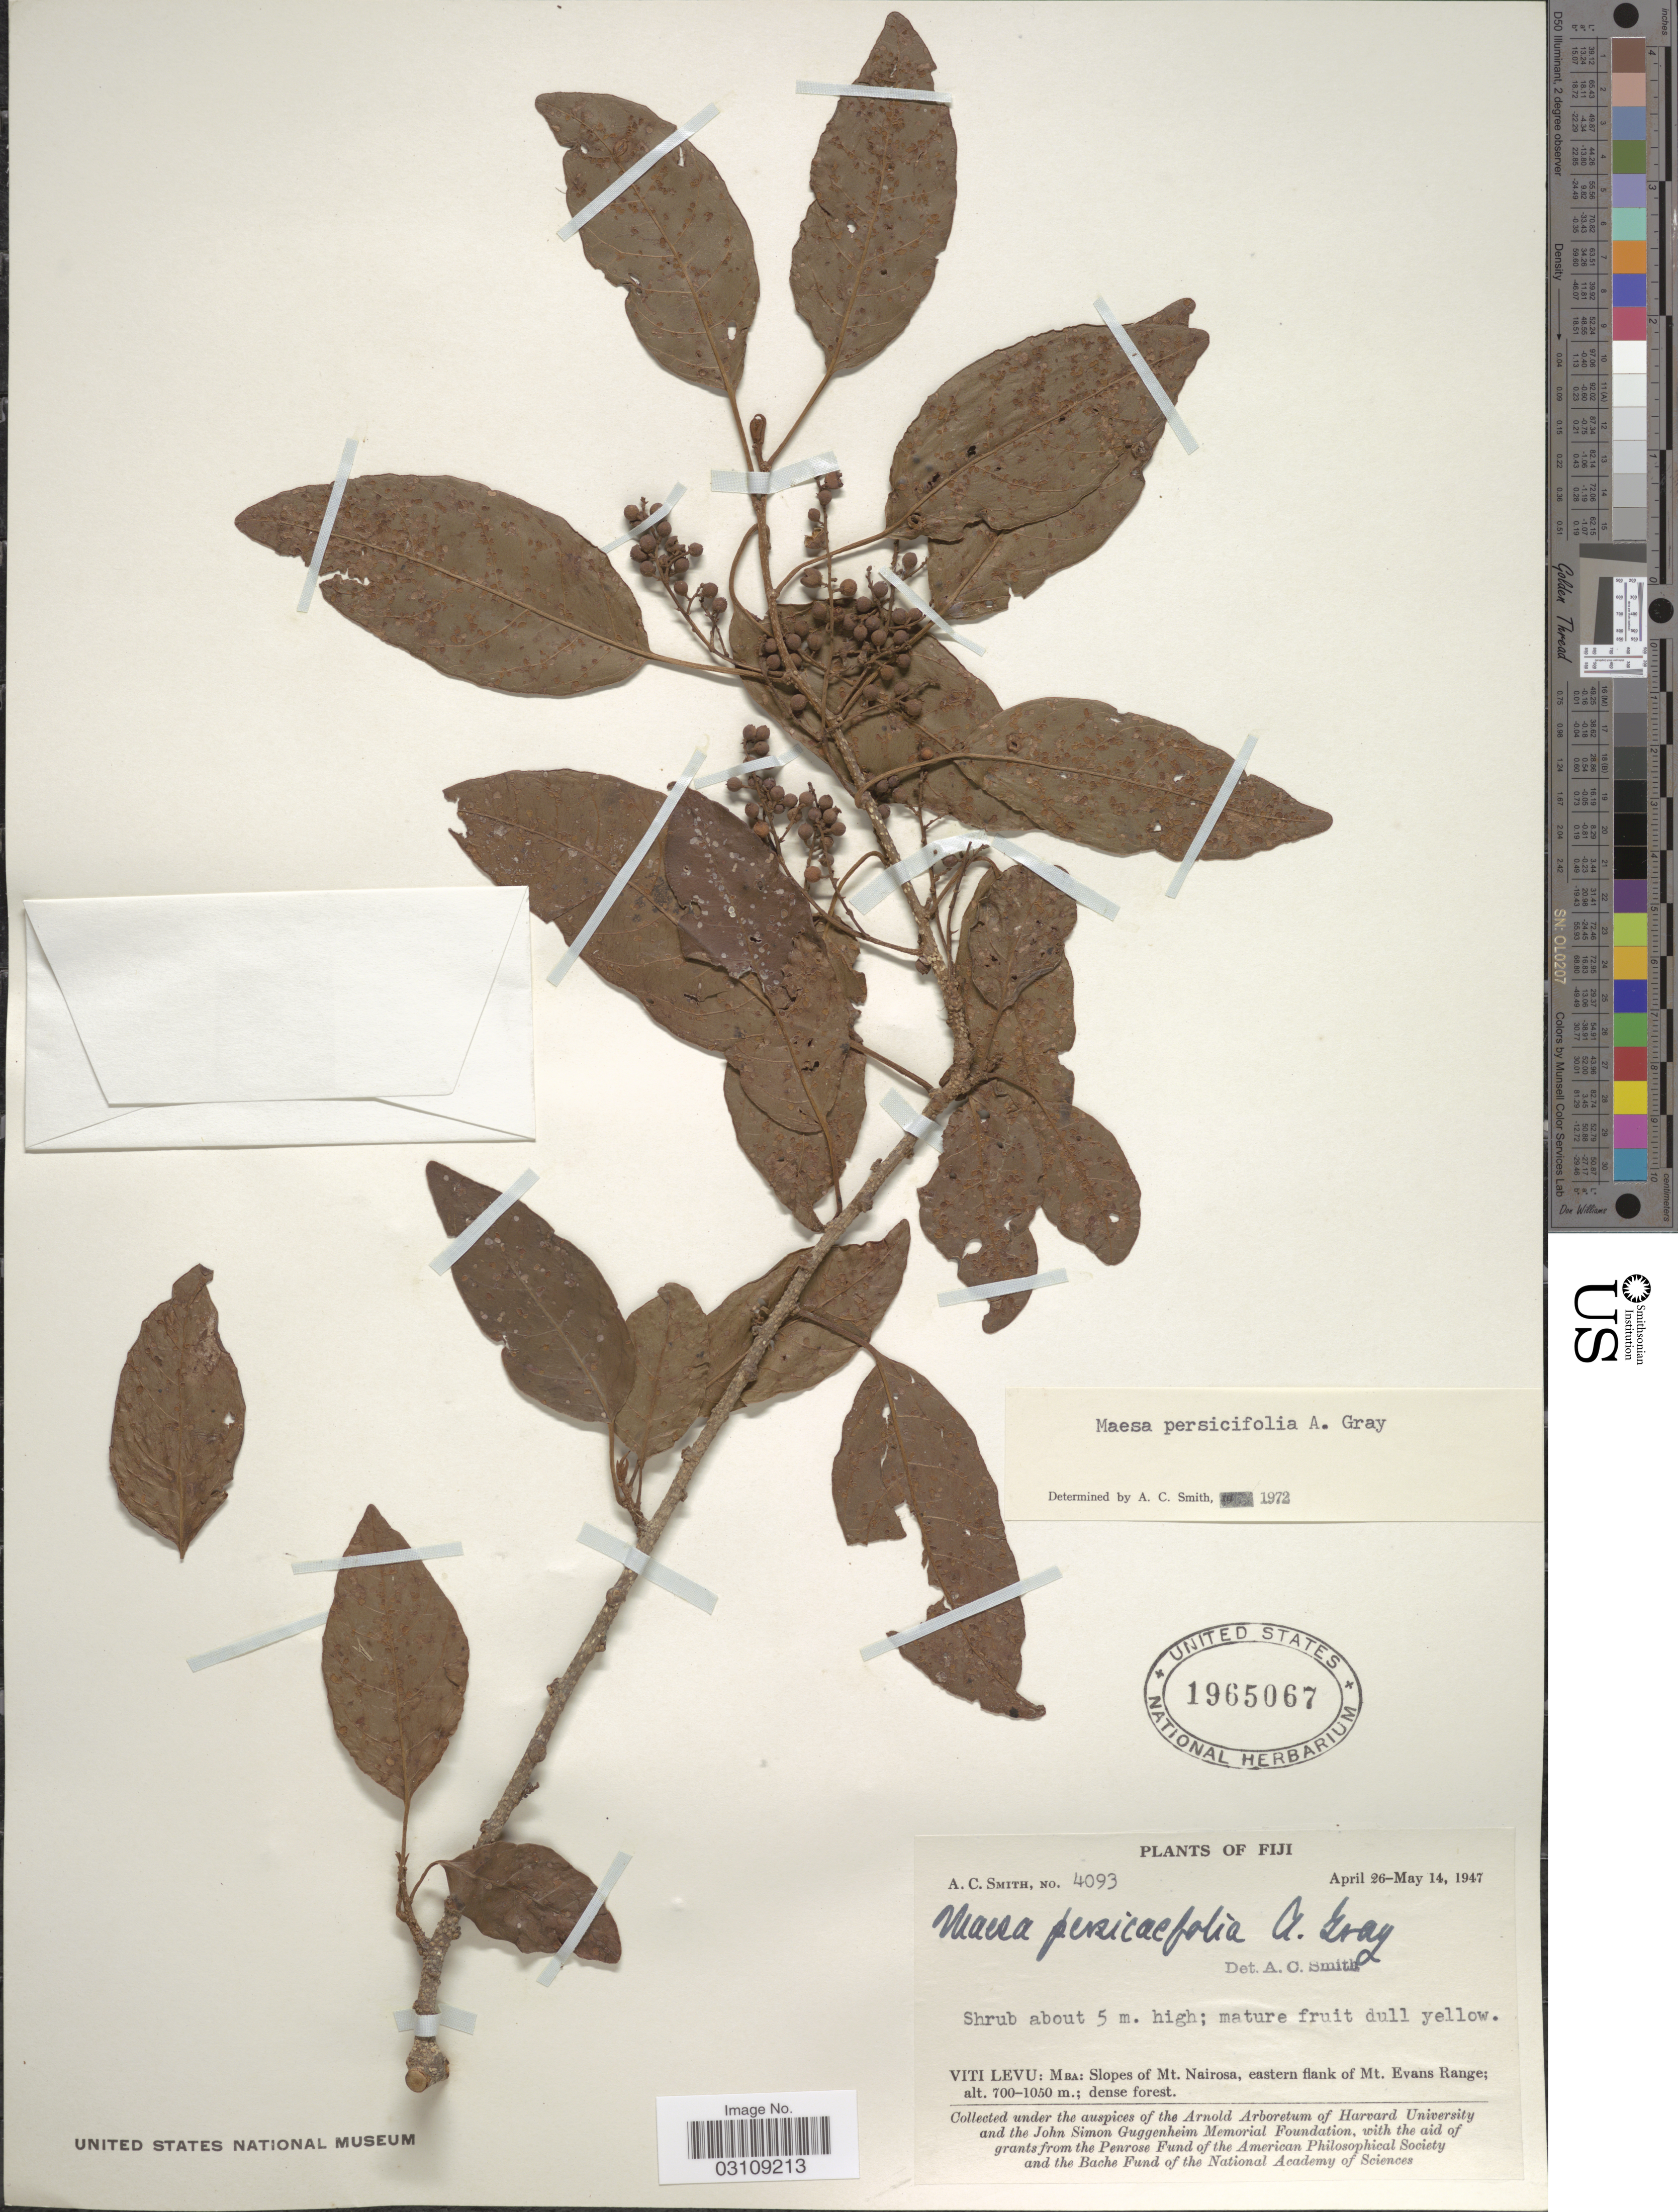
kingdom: Plantae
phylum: Tracheophyta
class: Magnoliopsida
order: Ericales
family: Primulaceae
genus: Maesa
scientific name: Maesa persicaefolia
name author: A. Gray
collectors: A. C. Smith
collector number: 4093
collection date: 1947-04-26/1947-05-14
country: Fiji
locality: Viti Levu: Mba: Slopes of Mt. Nairosa, eastern flank of Mt. Evans Range.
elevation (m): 700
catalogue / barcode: US 1965067